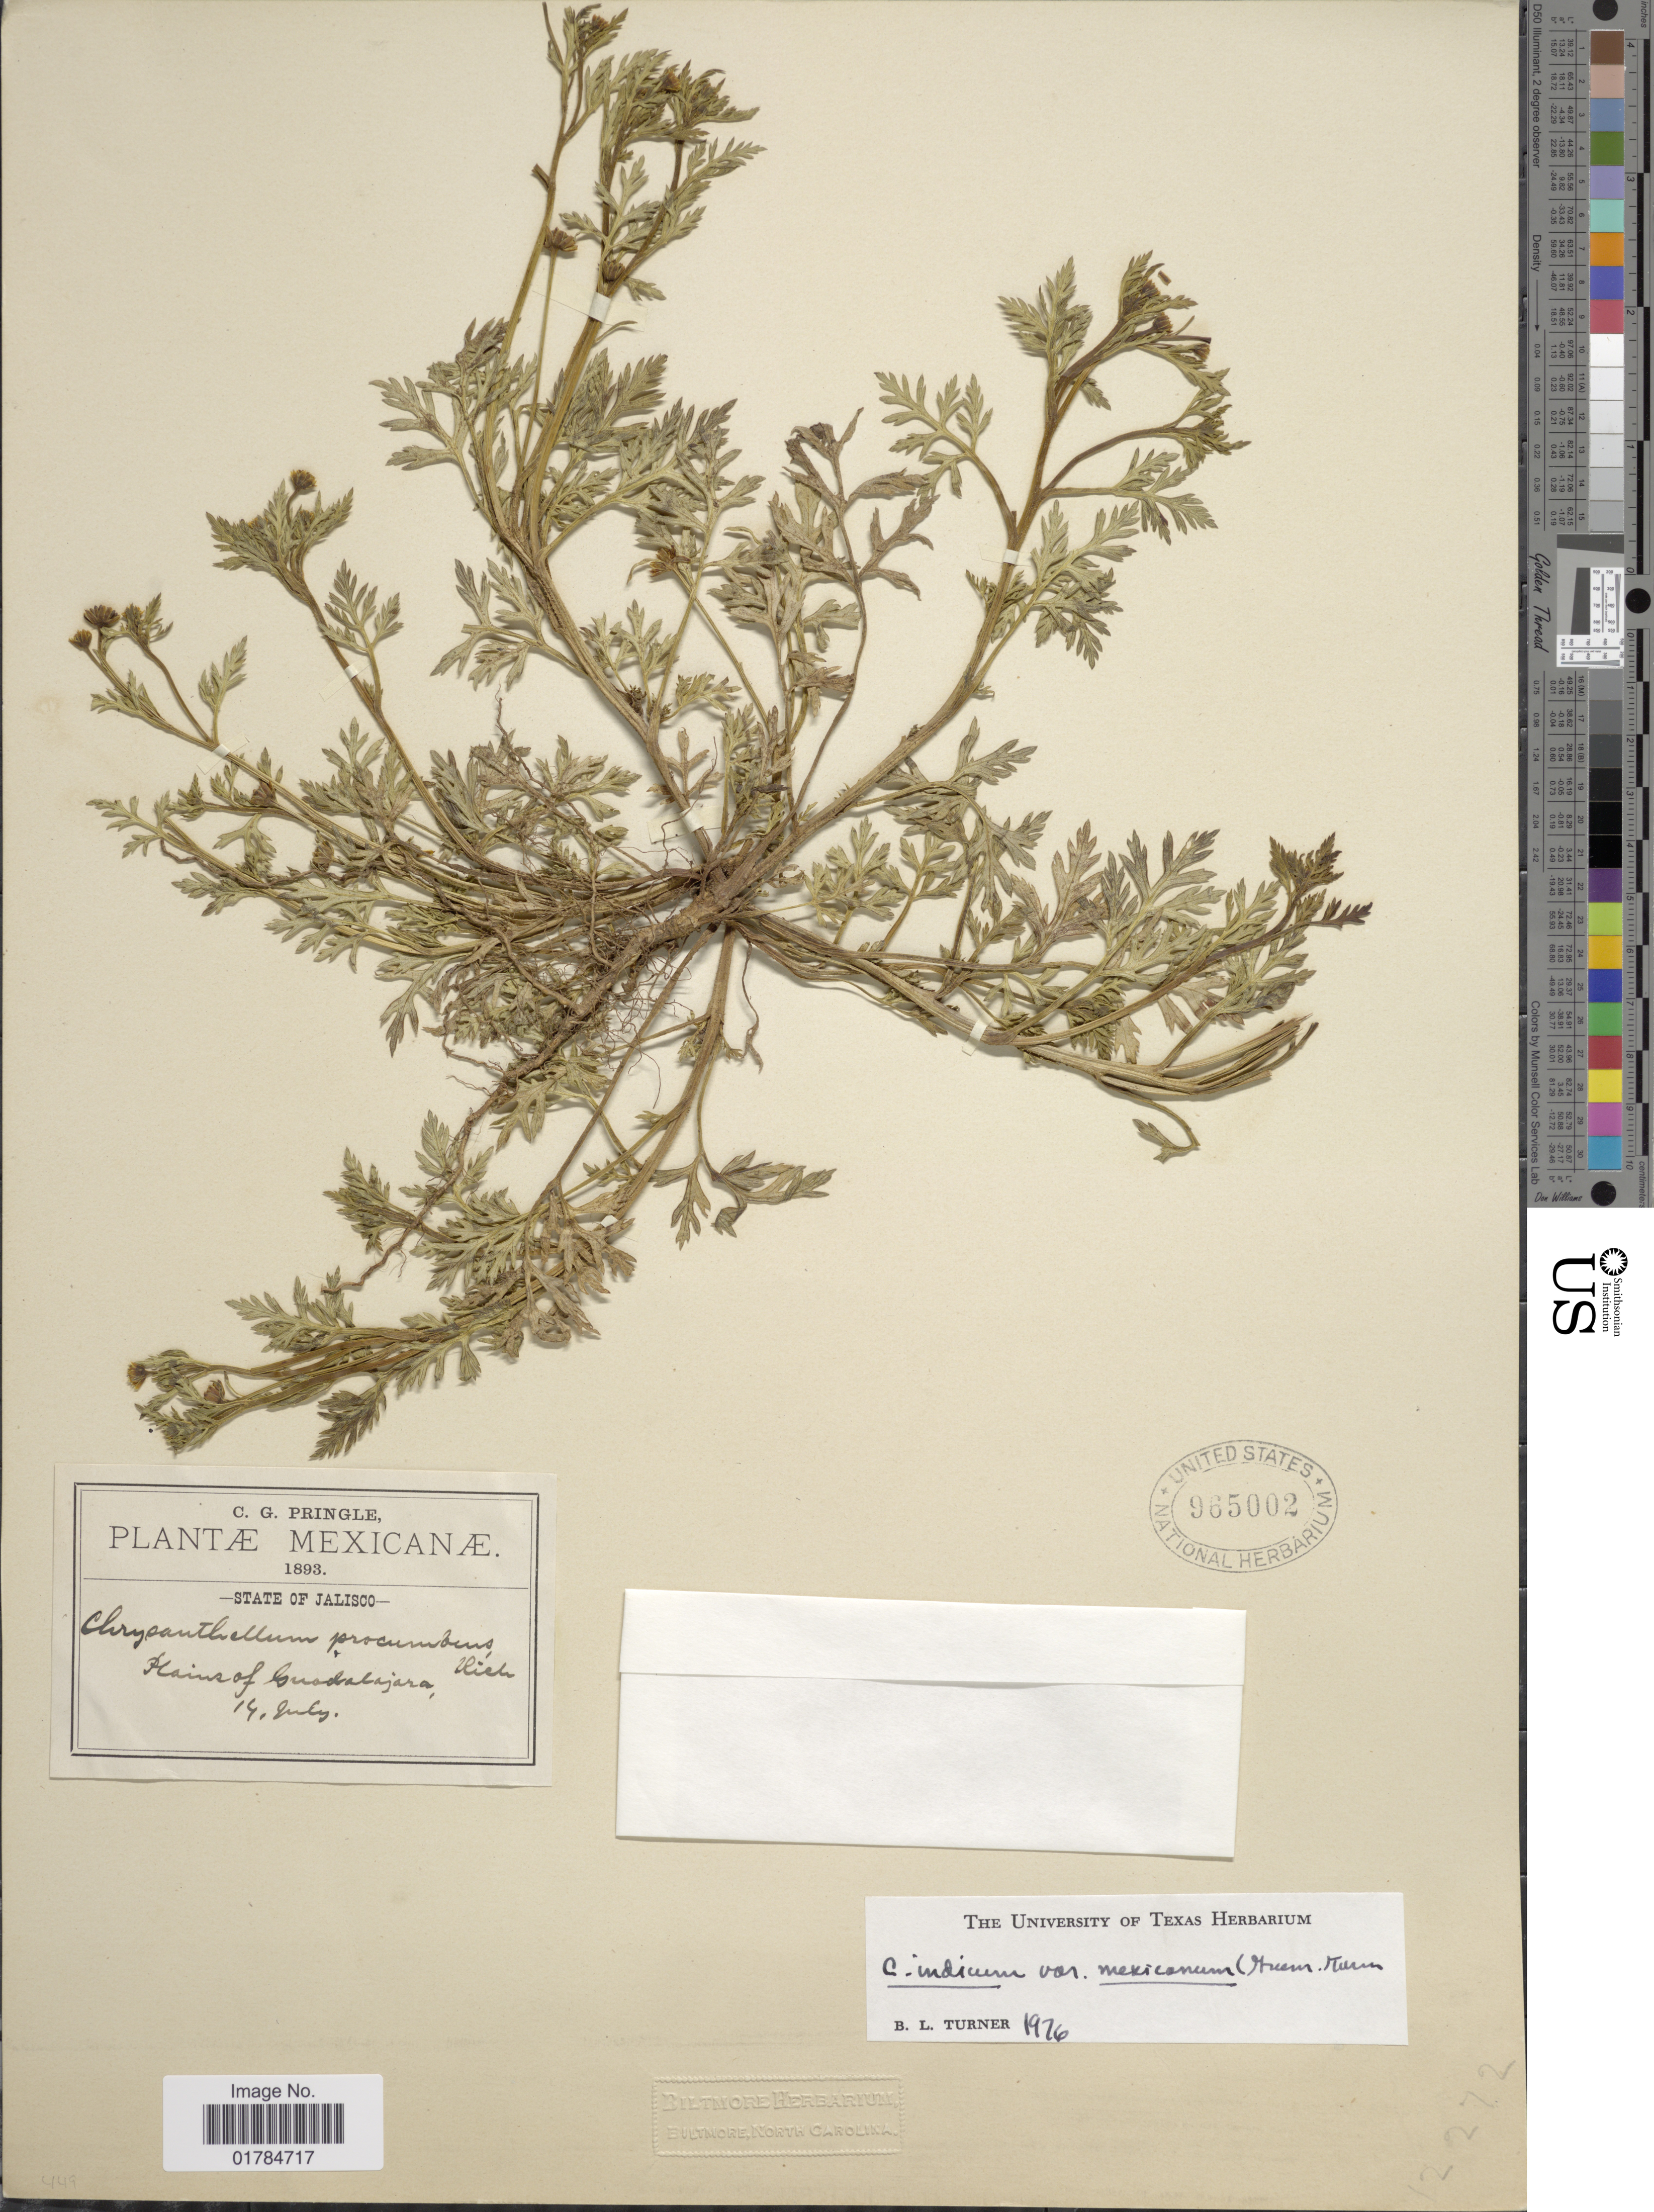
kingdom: Plantae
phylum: Tracheophyta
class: Magnoliopsida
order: Asterales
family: Asteraceae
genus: Chrysanthellum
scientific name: Chrysanthellum indicum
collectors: C. G. Pringle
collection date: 1893-07-14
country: Mexico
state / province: Jalisco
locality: Plains of Guadalajara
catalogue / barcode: US 965002